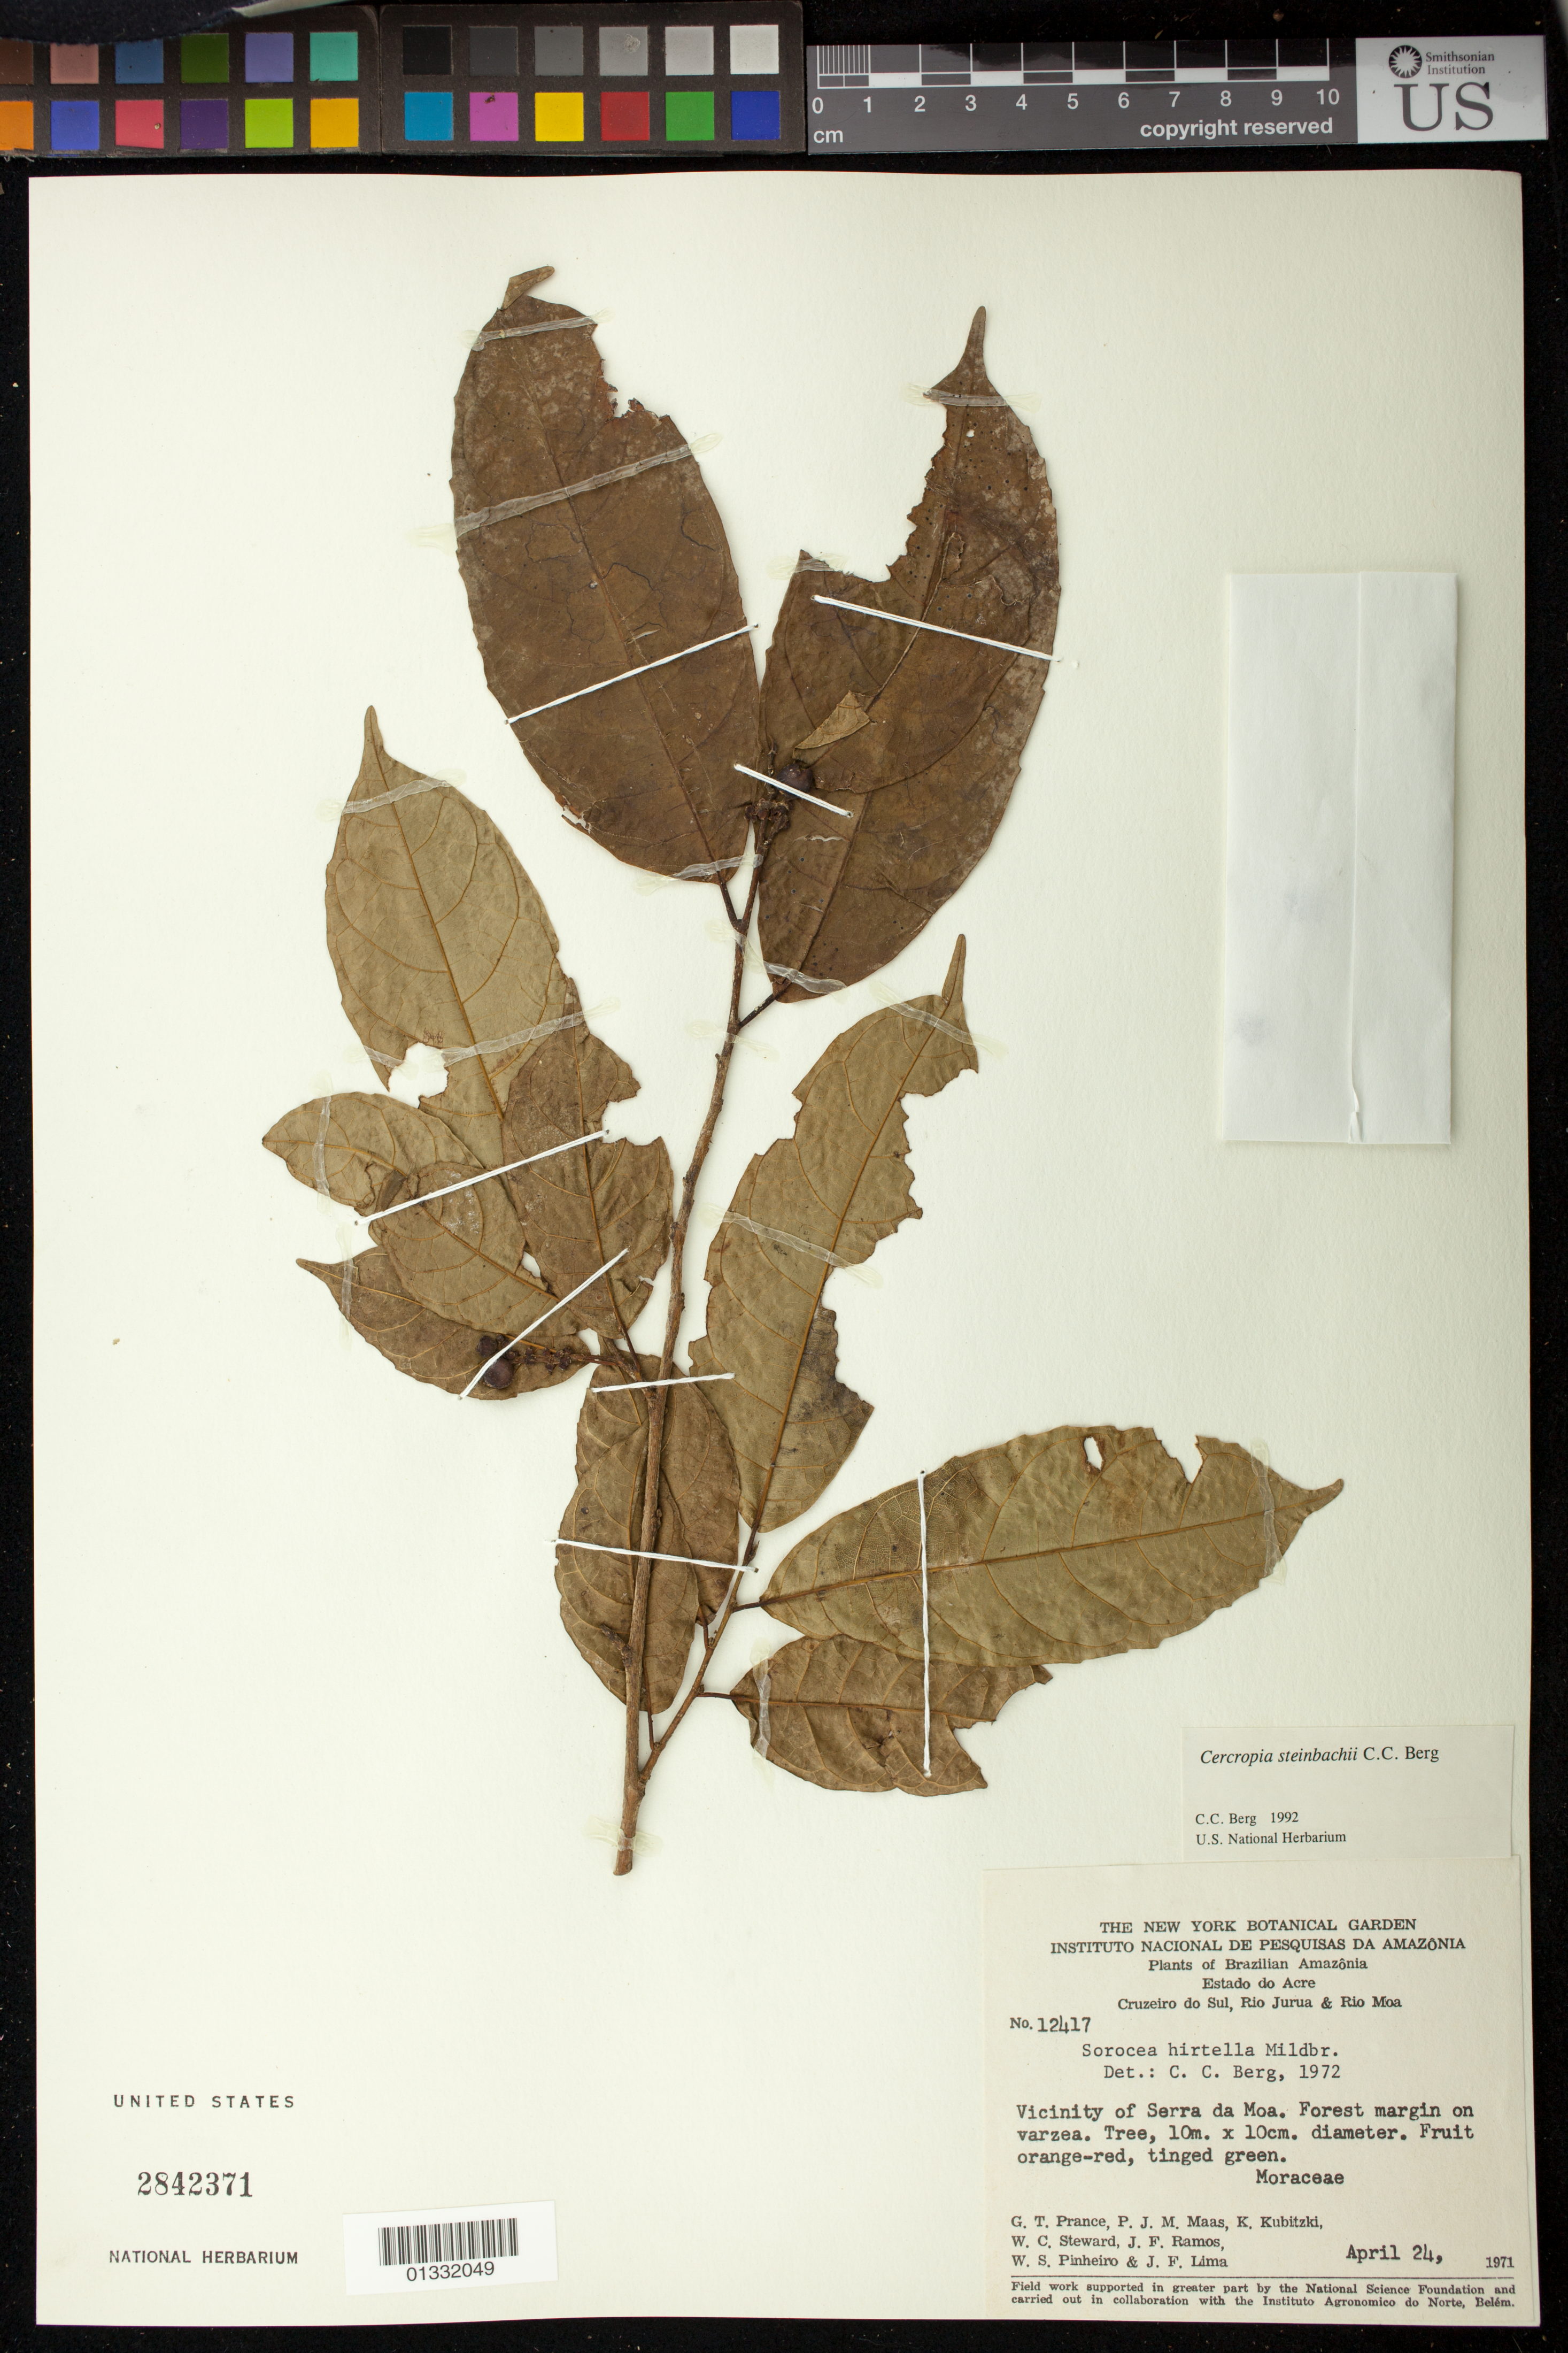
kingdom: Plantae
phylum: Tracheophyta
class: Magnoliopsida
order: Rosales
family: Moraceae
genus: Sorocea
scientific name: Sorocea steinbachii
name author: C.C. Berg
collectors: G. T. Prance, P. Maas, K. Kubitzki, W. C. Steward, J. F. Ramos & W. S. Pinheiro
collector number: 12417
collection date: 1971-04-24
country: Brazil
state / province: Acre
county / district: Cruzeiro do Sul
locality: Rio Jurua & Rio Moa. Vicinity of Serra da Moa.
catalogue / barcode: US 2842371